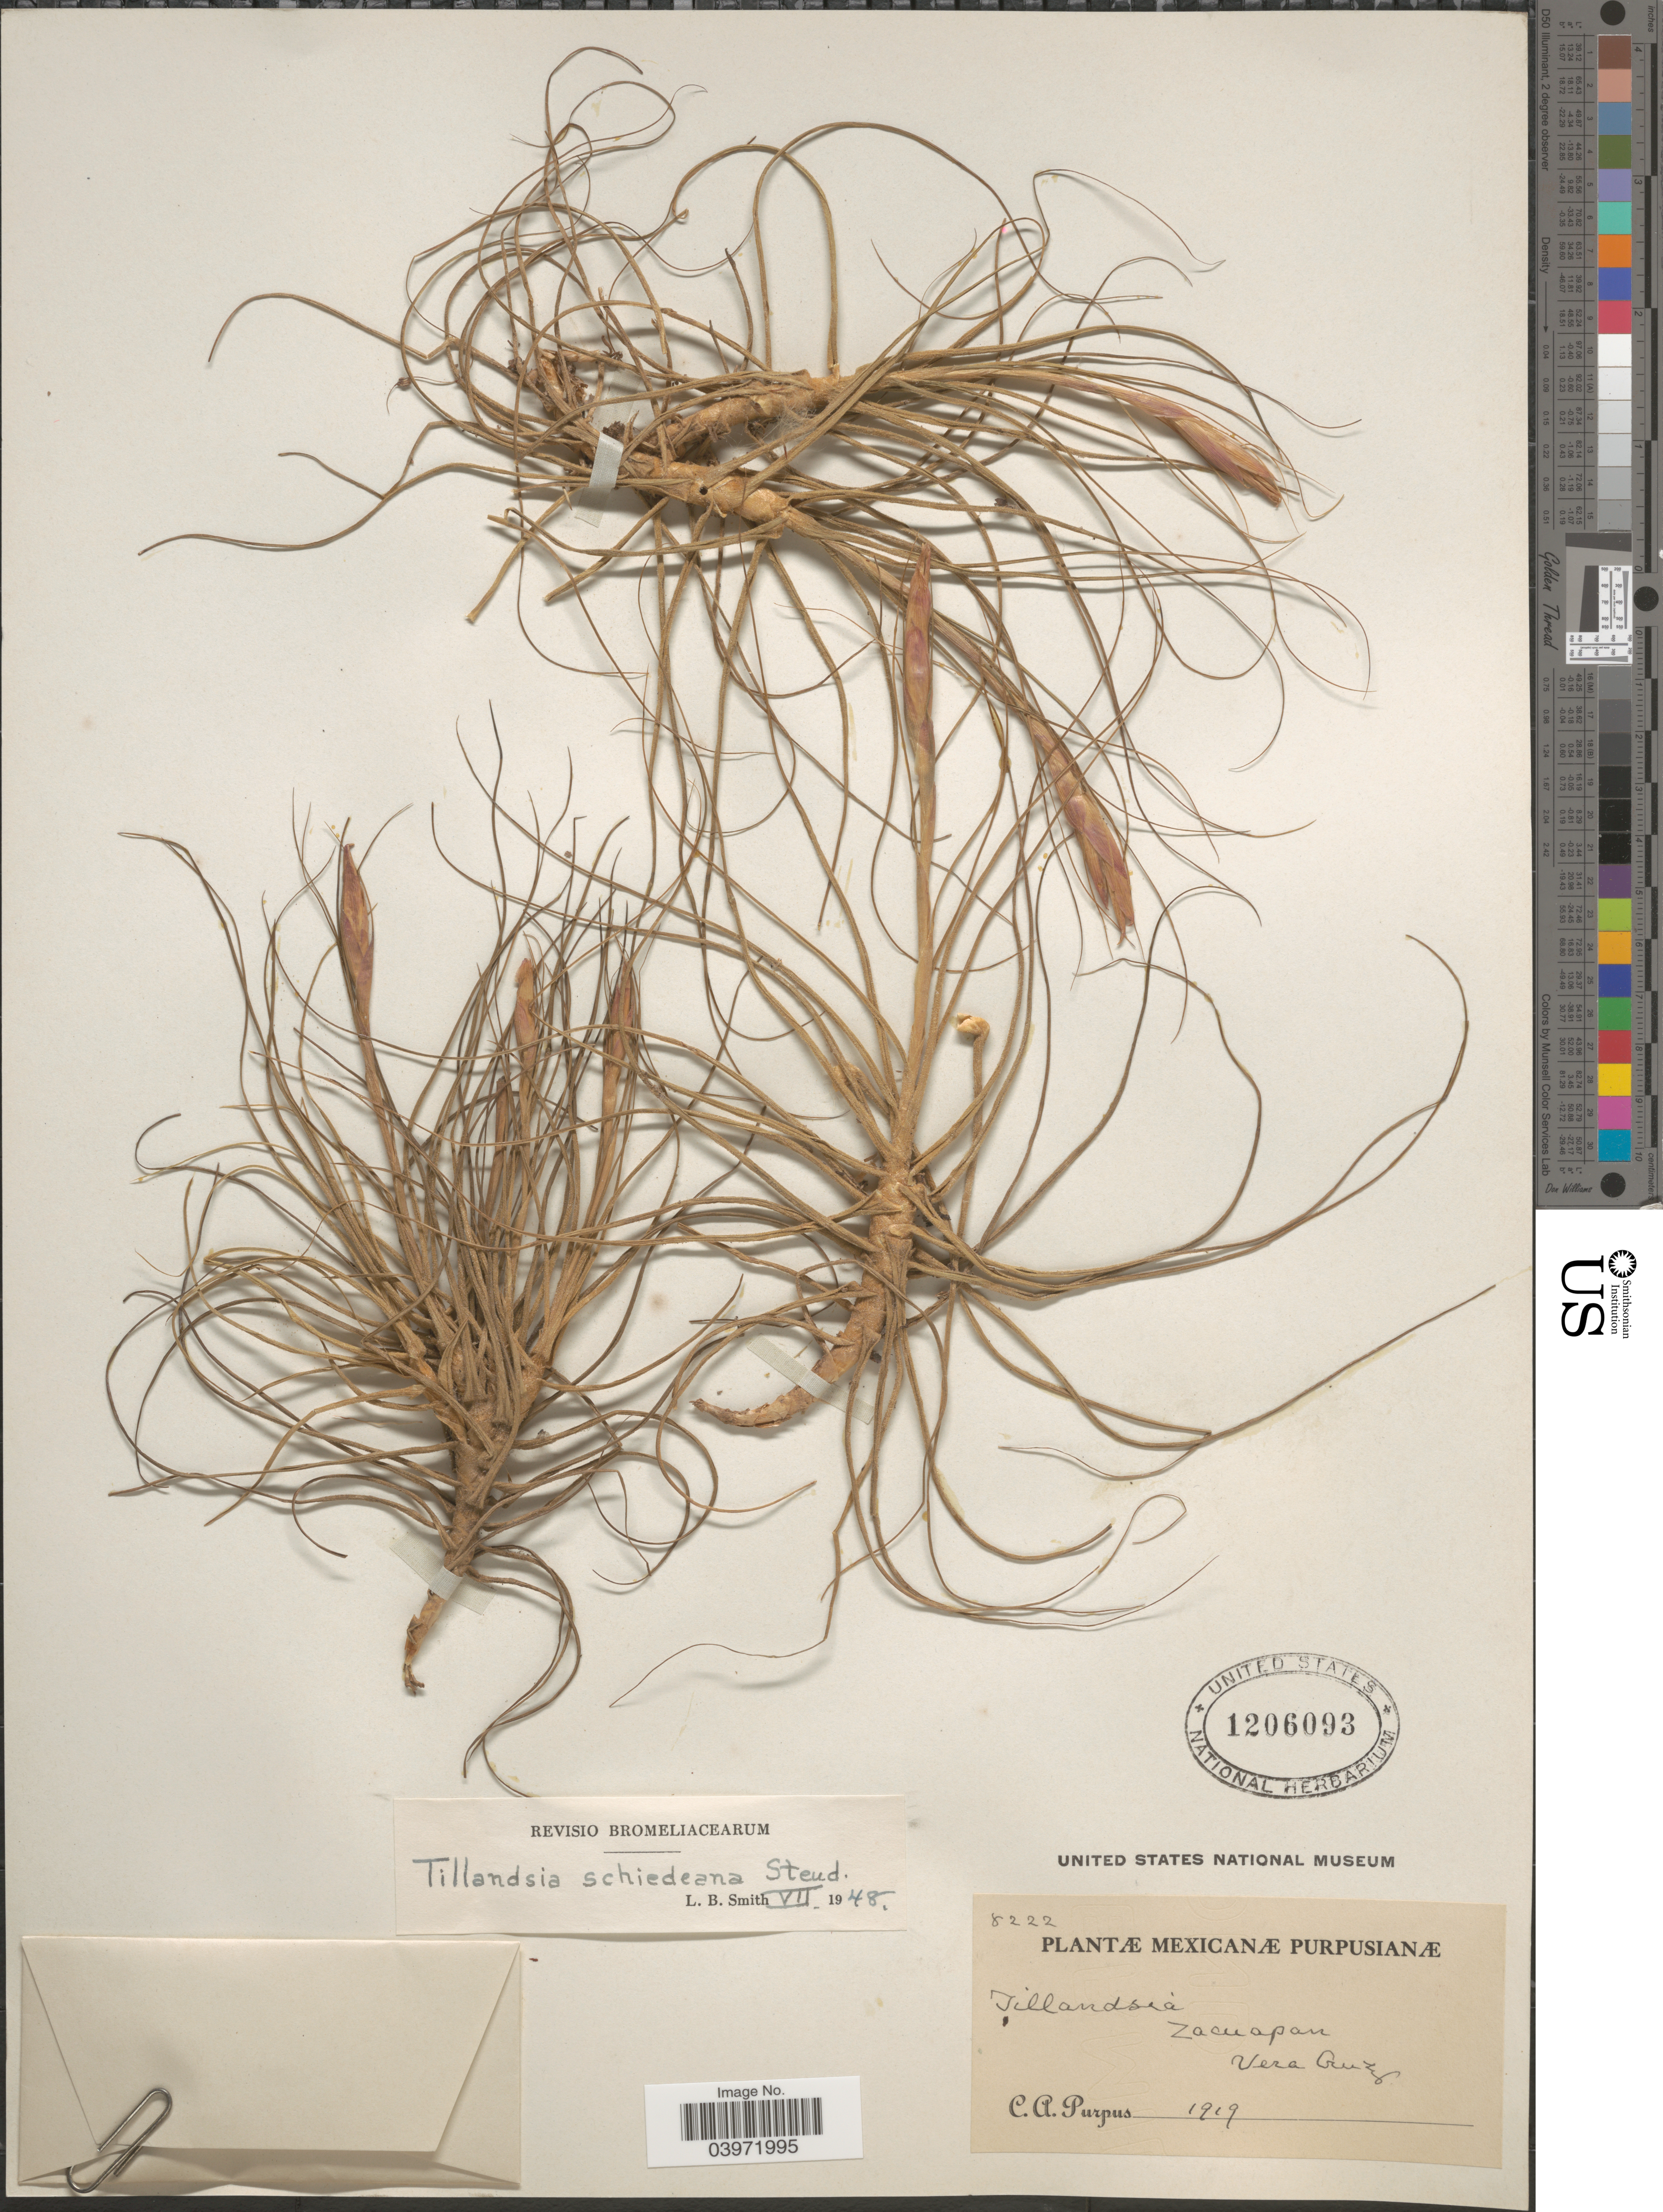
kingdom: Plantae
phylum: Tracheophyta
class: Liliopsida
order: Poales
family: Bromeliaceae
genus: Tillandsia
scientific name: Tillandsia schiedeana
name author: Steud.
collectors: C. A. Purpus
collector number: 8222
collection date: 1919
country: Mexico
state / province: Veracruz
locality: Zacuapan. Vera Cruz.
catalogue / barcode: US 1206093